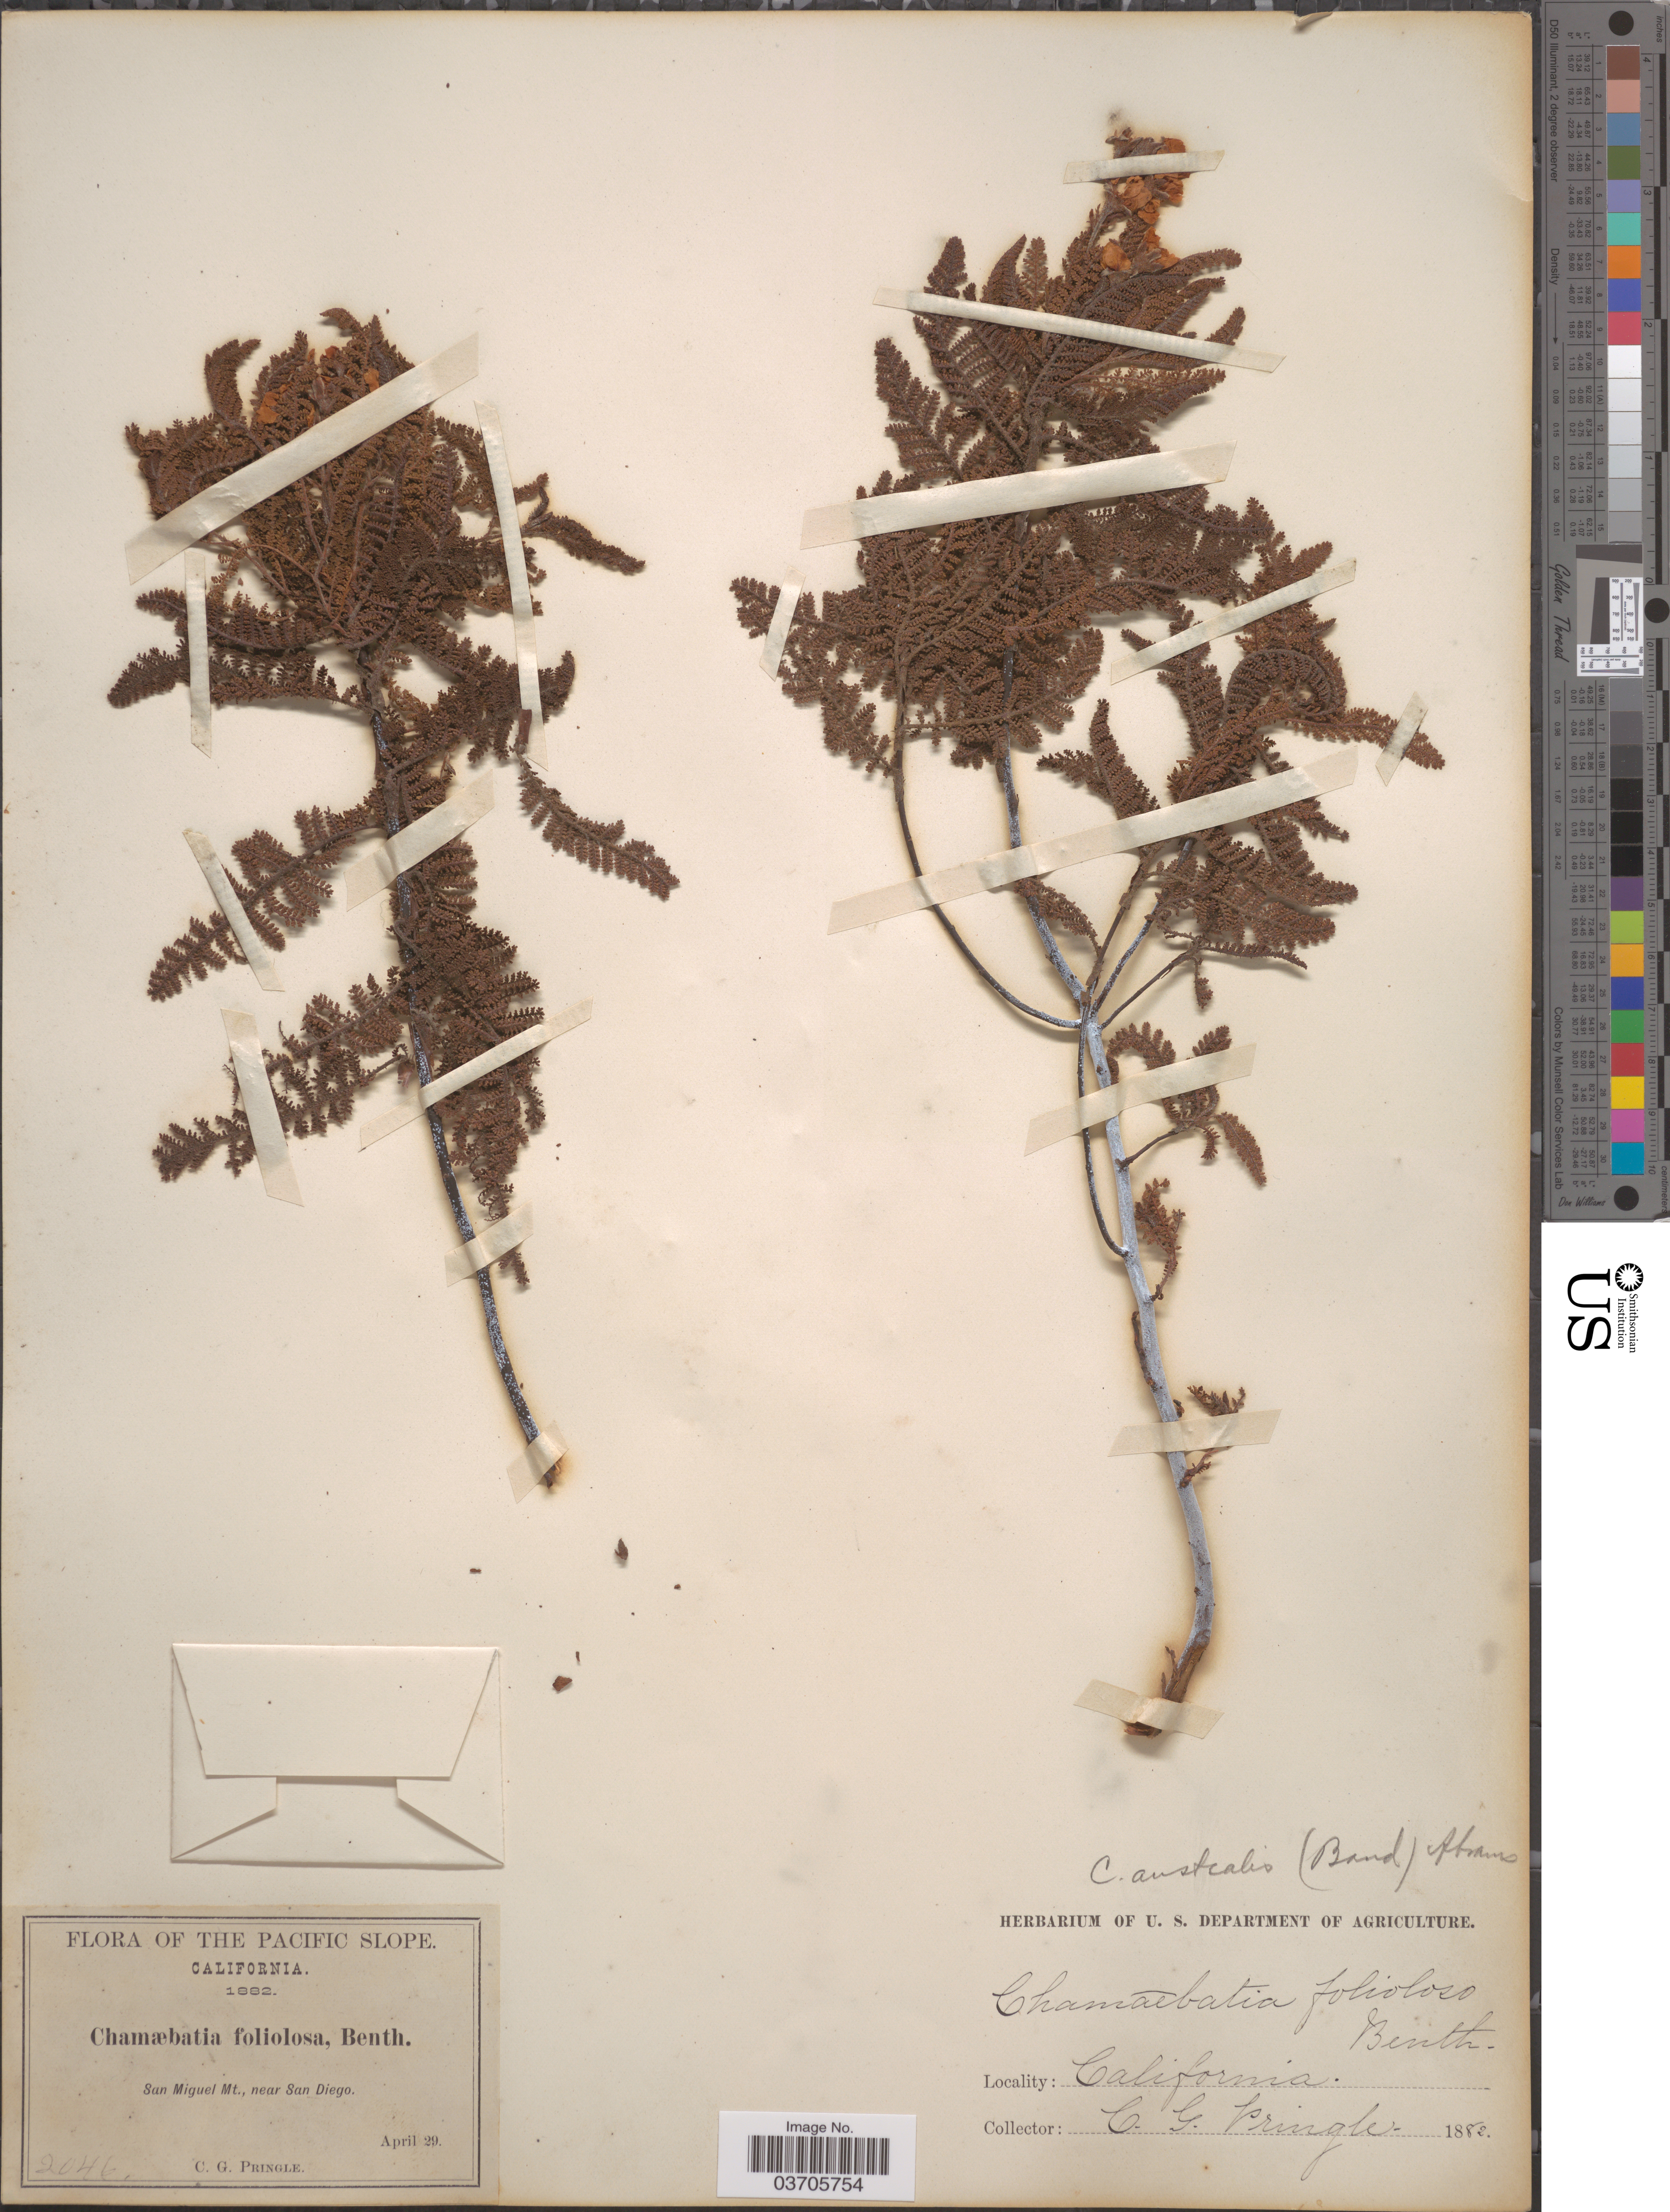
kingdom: Plantae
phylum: Tracheophyta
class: Magnoliopsida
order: Rosales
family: Rosaceae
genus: Chamaebatia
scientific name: Chamaebatia australis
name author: (Brandegee) Abrams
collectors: C. G. Pringle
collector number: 2046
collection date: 1882-04-29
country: United States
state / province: California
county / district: San Diego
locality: The Pacific Slope. San Miguel Mt., near San Diego.